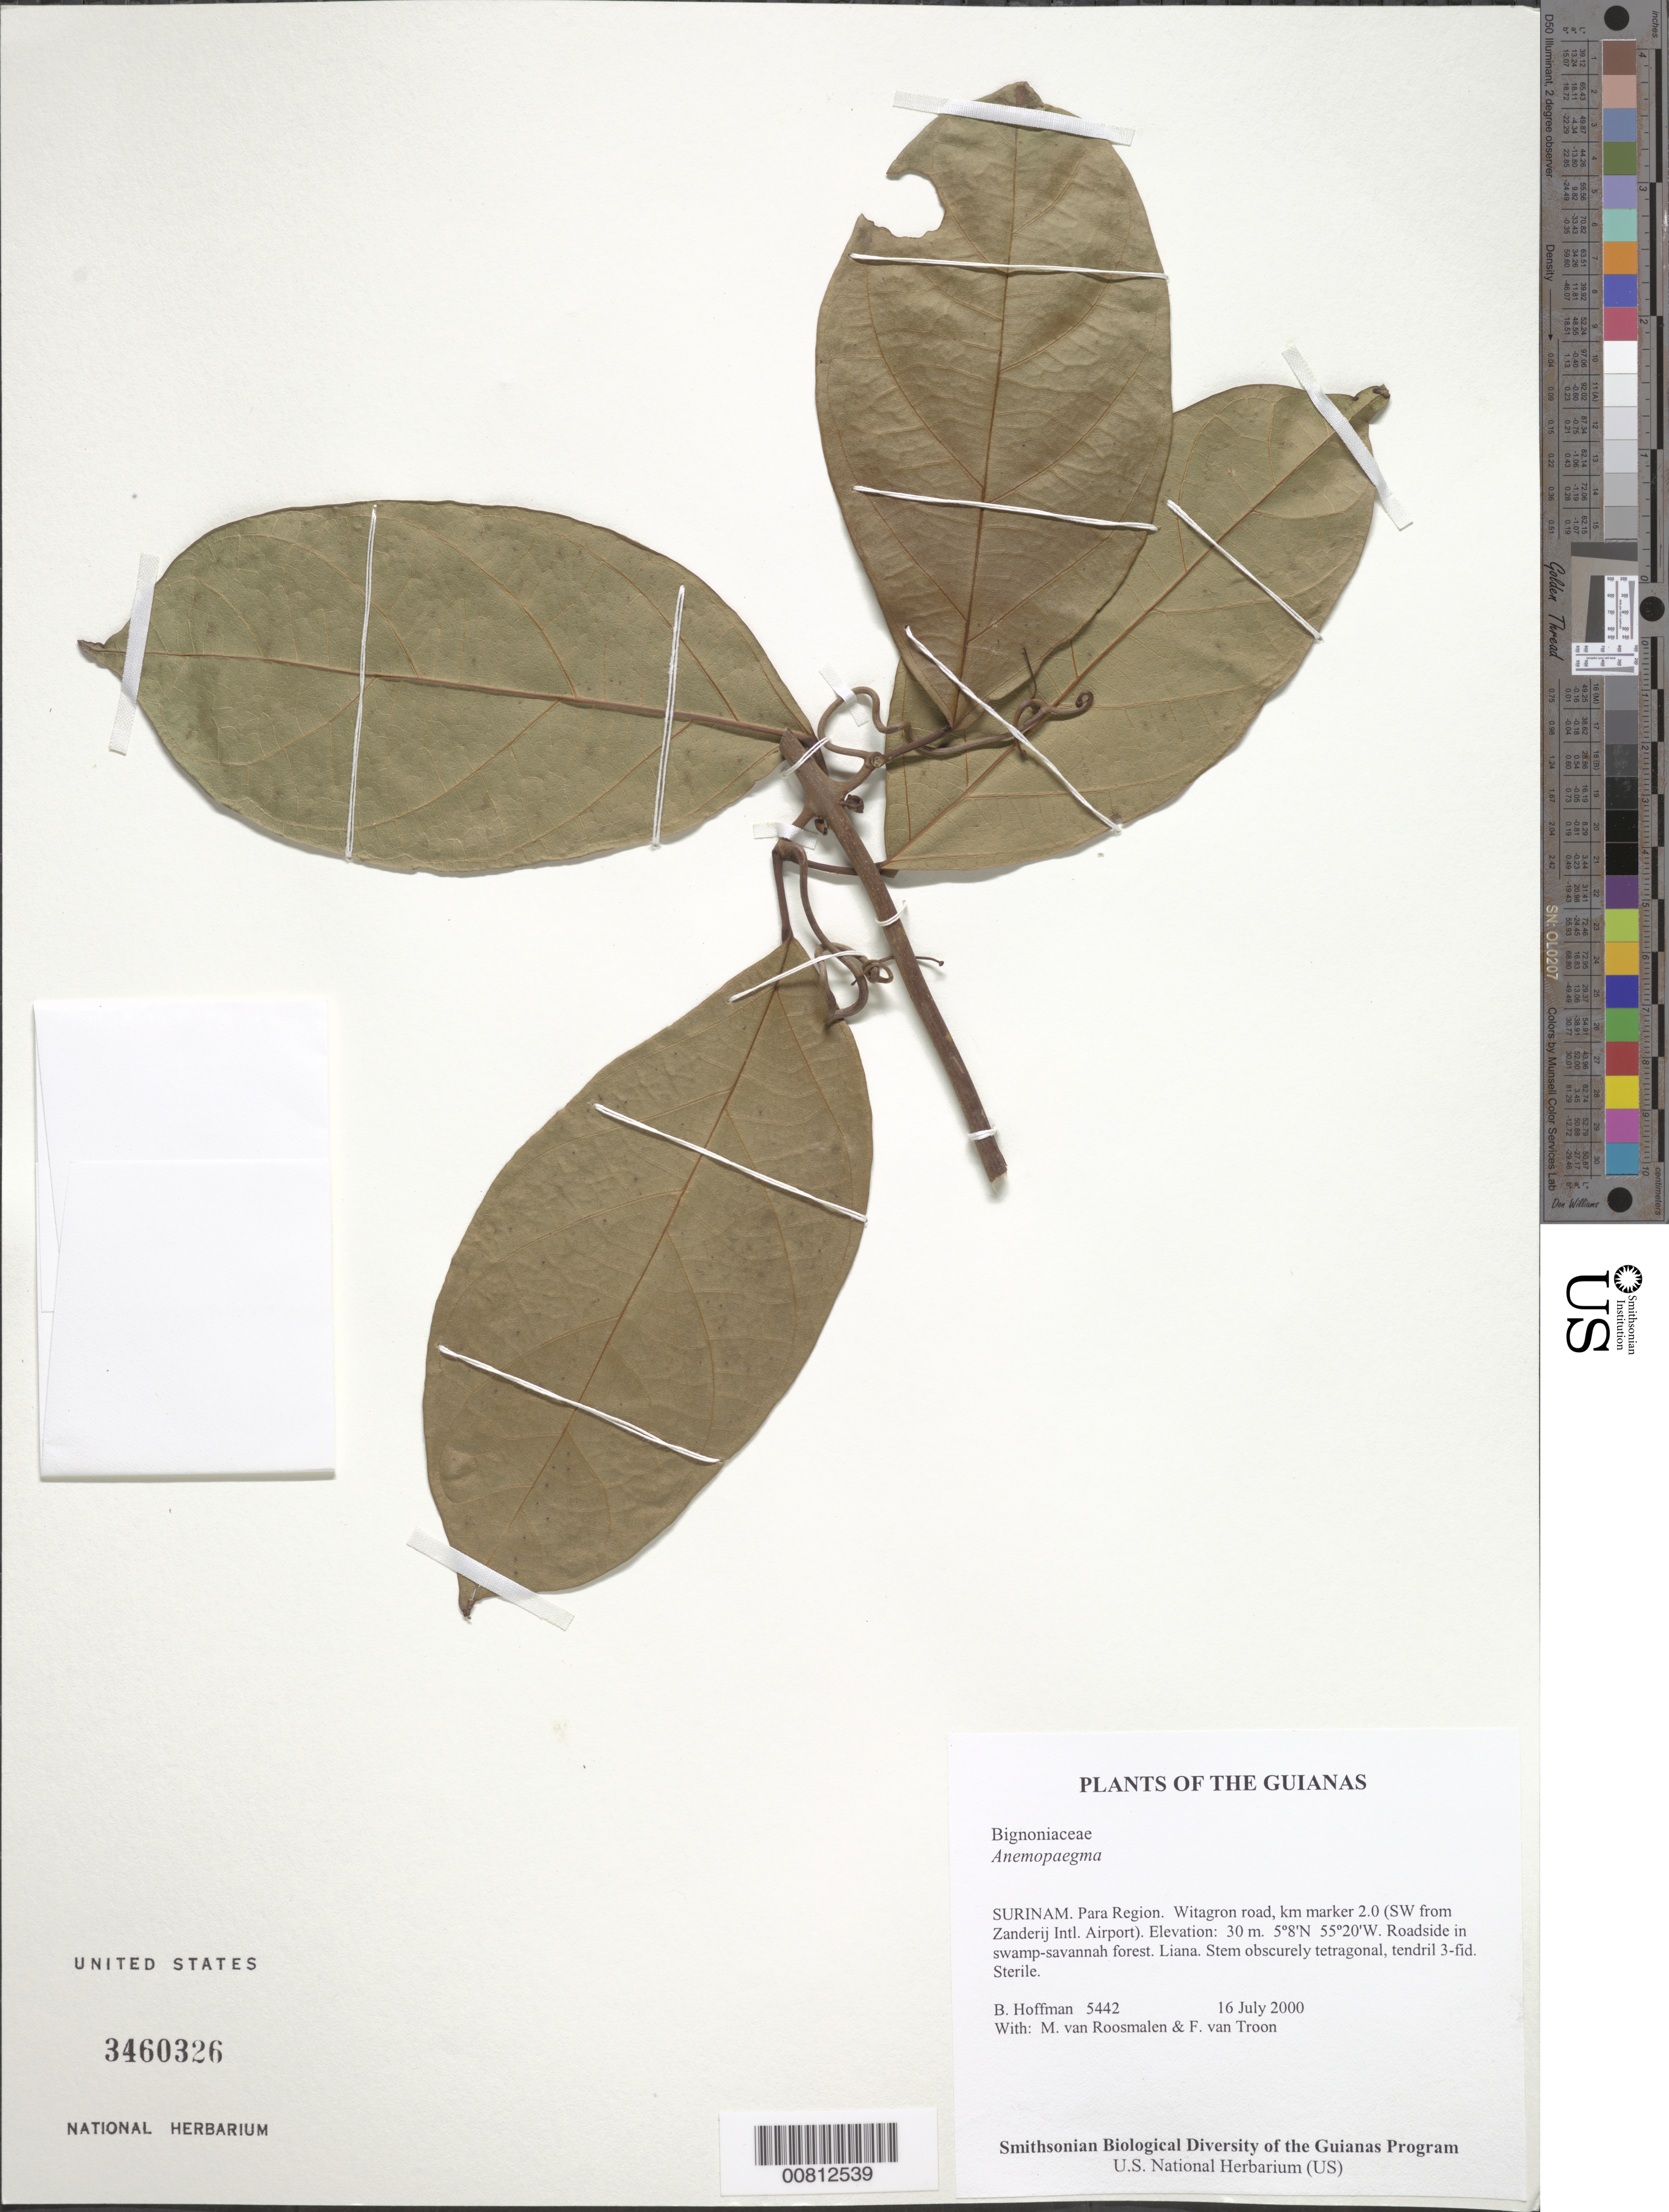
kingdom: Plantae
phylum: Tracheophyta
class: Magnoliopsida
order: Lamiales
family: Bignoniaceae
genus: Anemopaegma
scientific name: Anemopaegma sp.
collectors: B. Hoffman, M. Roosmalen & F. Van Troon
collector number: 5442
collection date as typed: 16 July 2000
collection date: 2000-07-16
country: Suriname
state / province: Para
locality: Witagron road, km marker 2.0 (SW from Zanderij Intl. Airport)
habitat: Roadside in swamp-savanna forest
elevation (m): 30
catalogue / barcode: US 3460326